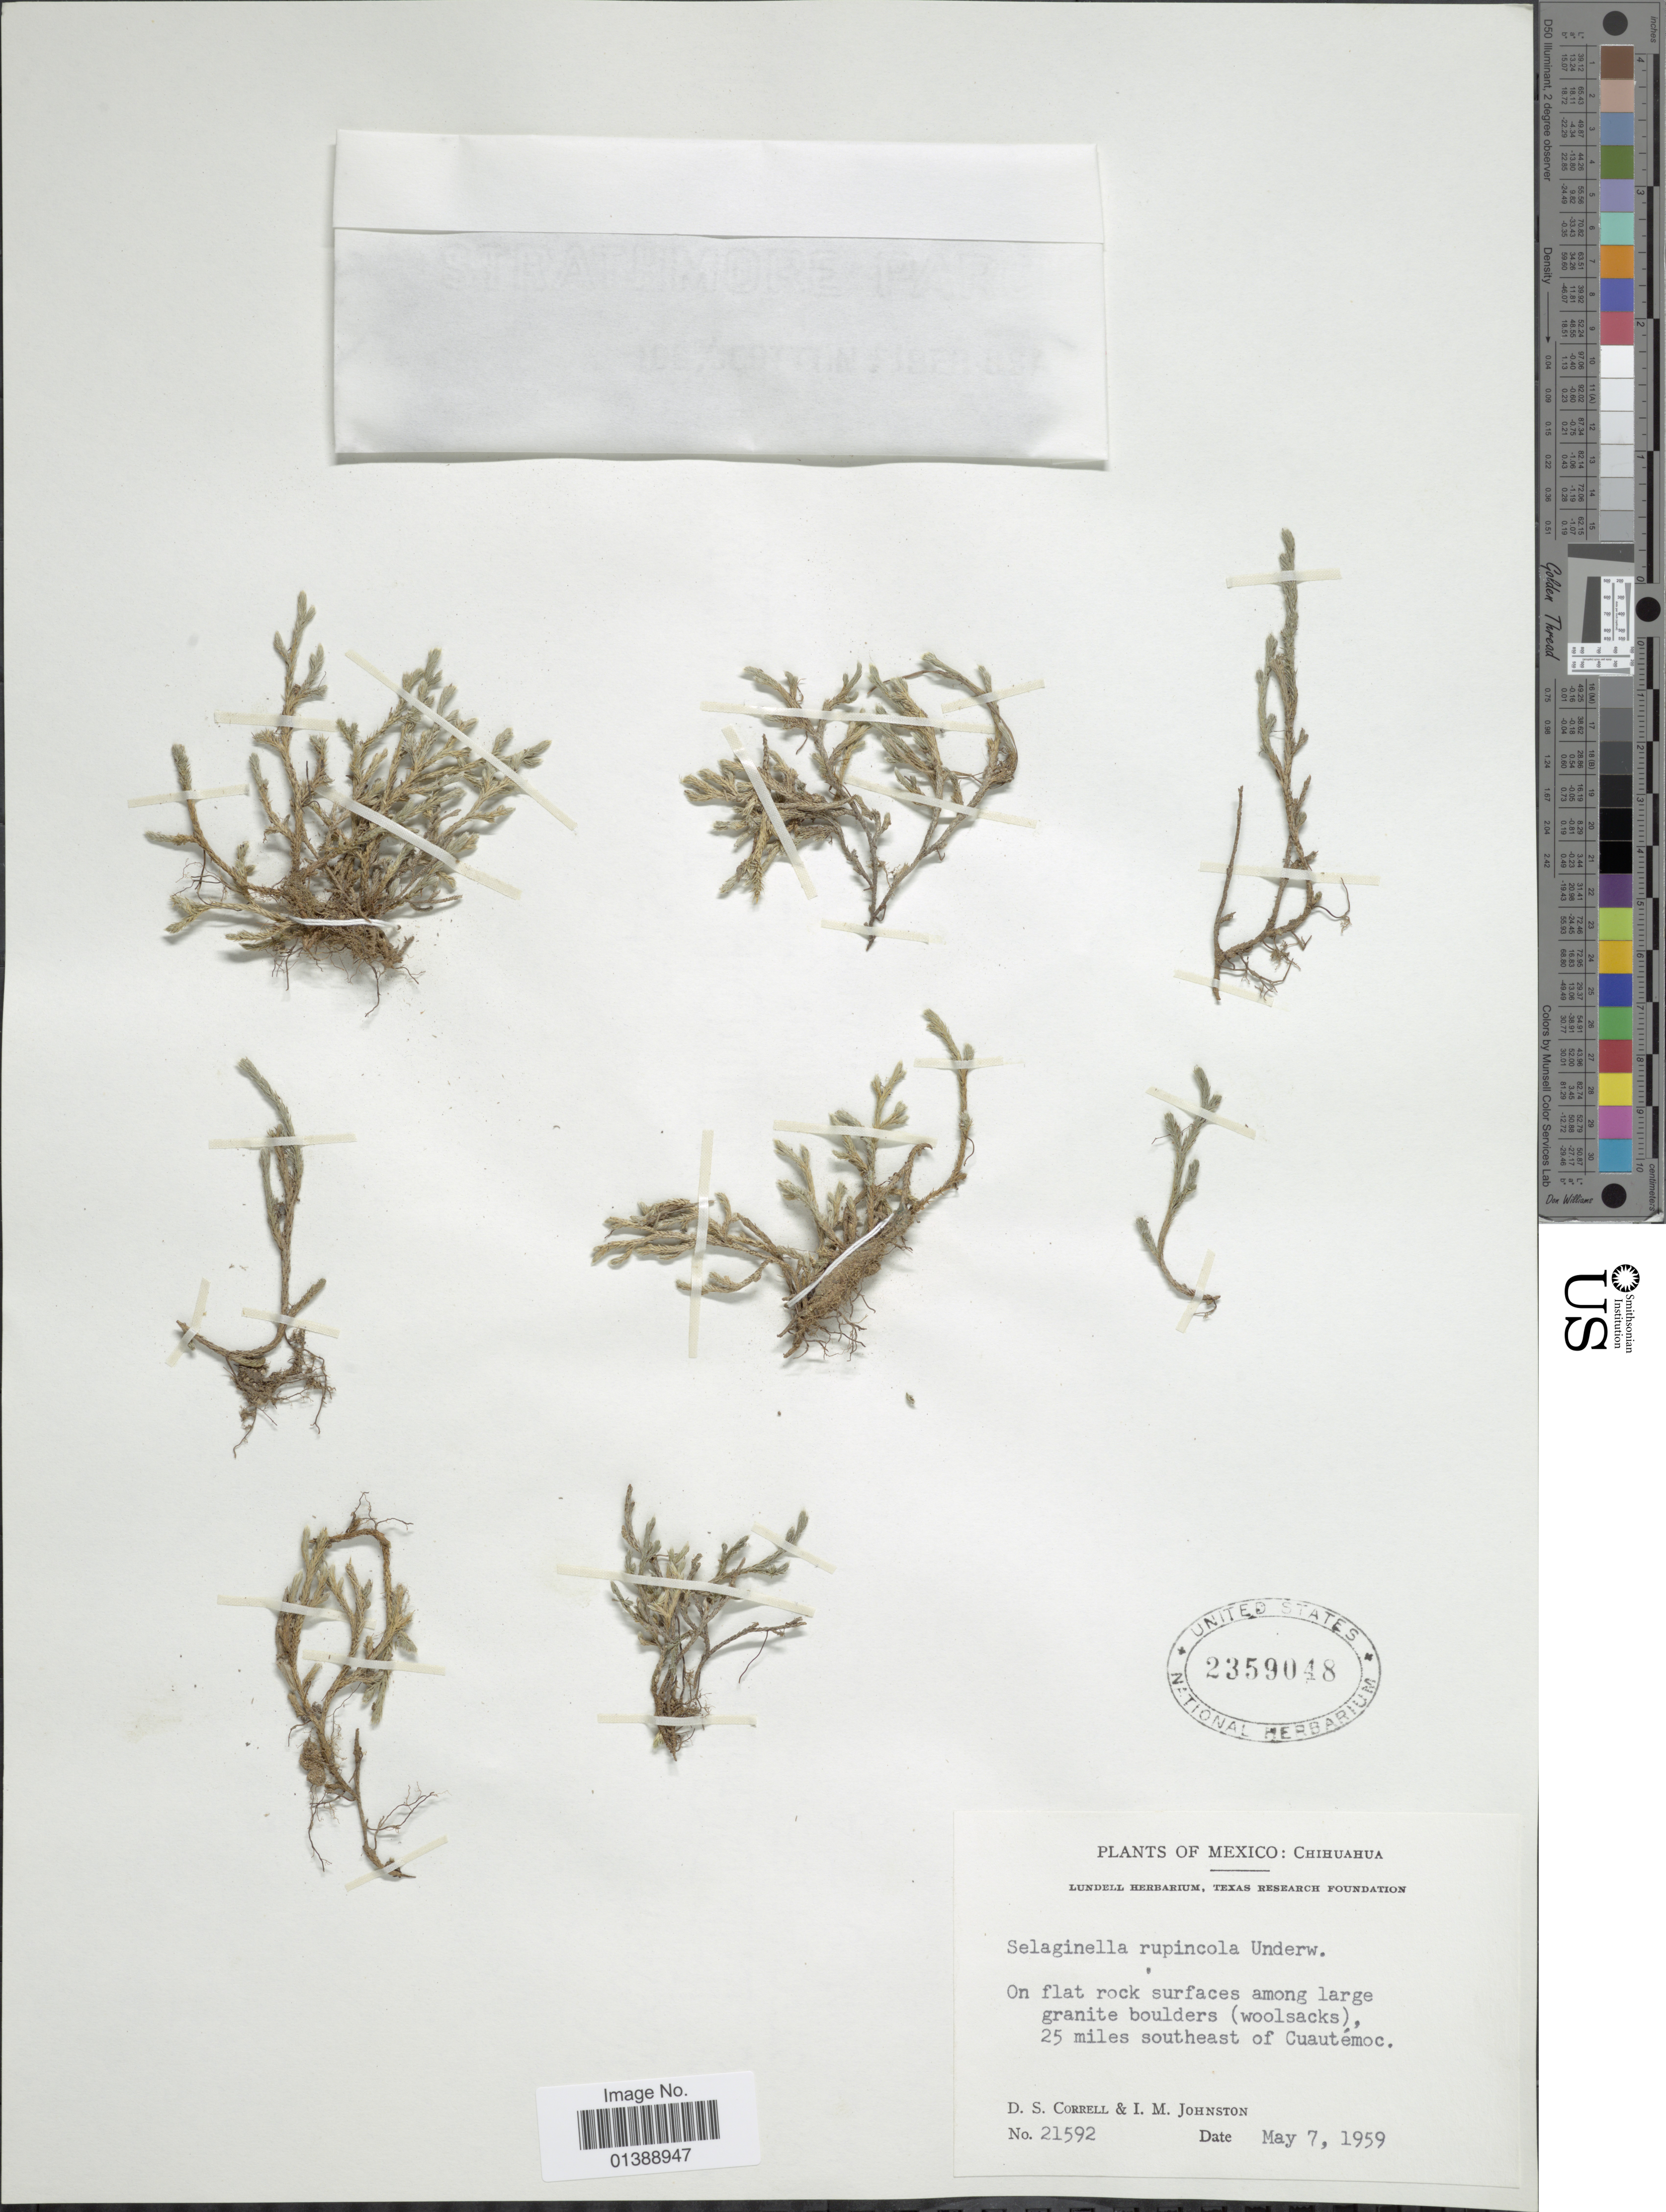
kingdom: Plantae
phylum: Tracheophyta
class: Lycopodiopsida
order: Selaginellales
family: Selaginellaceae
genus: Selaginella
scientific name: Selaginella rupincola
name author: Underw.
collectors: D. S. Correll & I.M. Johnston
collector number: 21592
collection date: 1959-05-07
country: Mexico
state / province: Chihuahua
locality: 25 miles southeast of Cuautémoc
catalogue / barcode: US 2359048